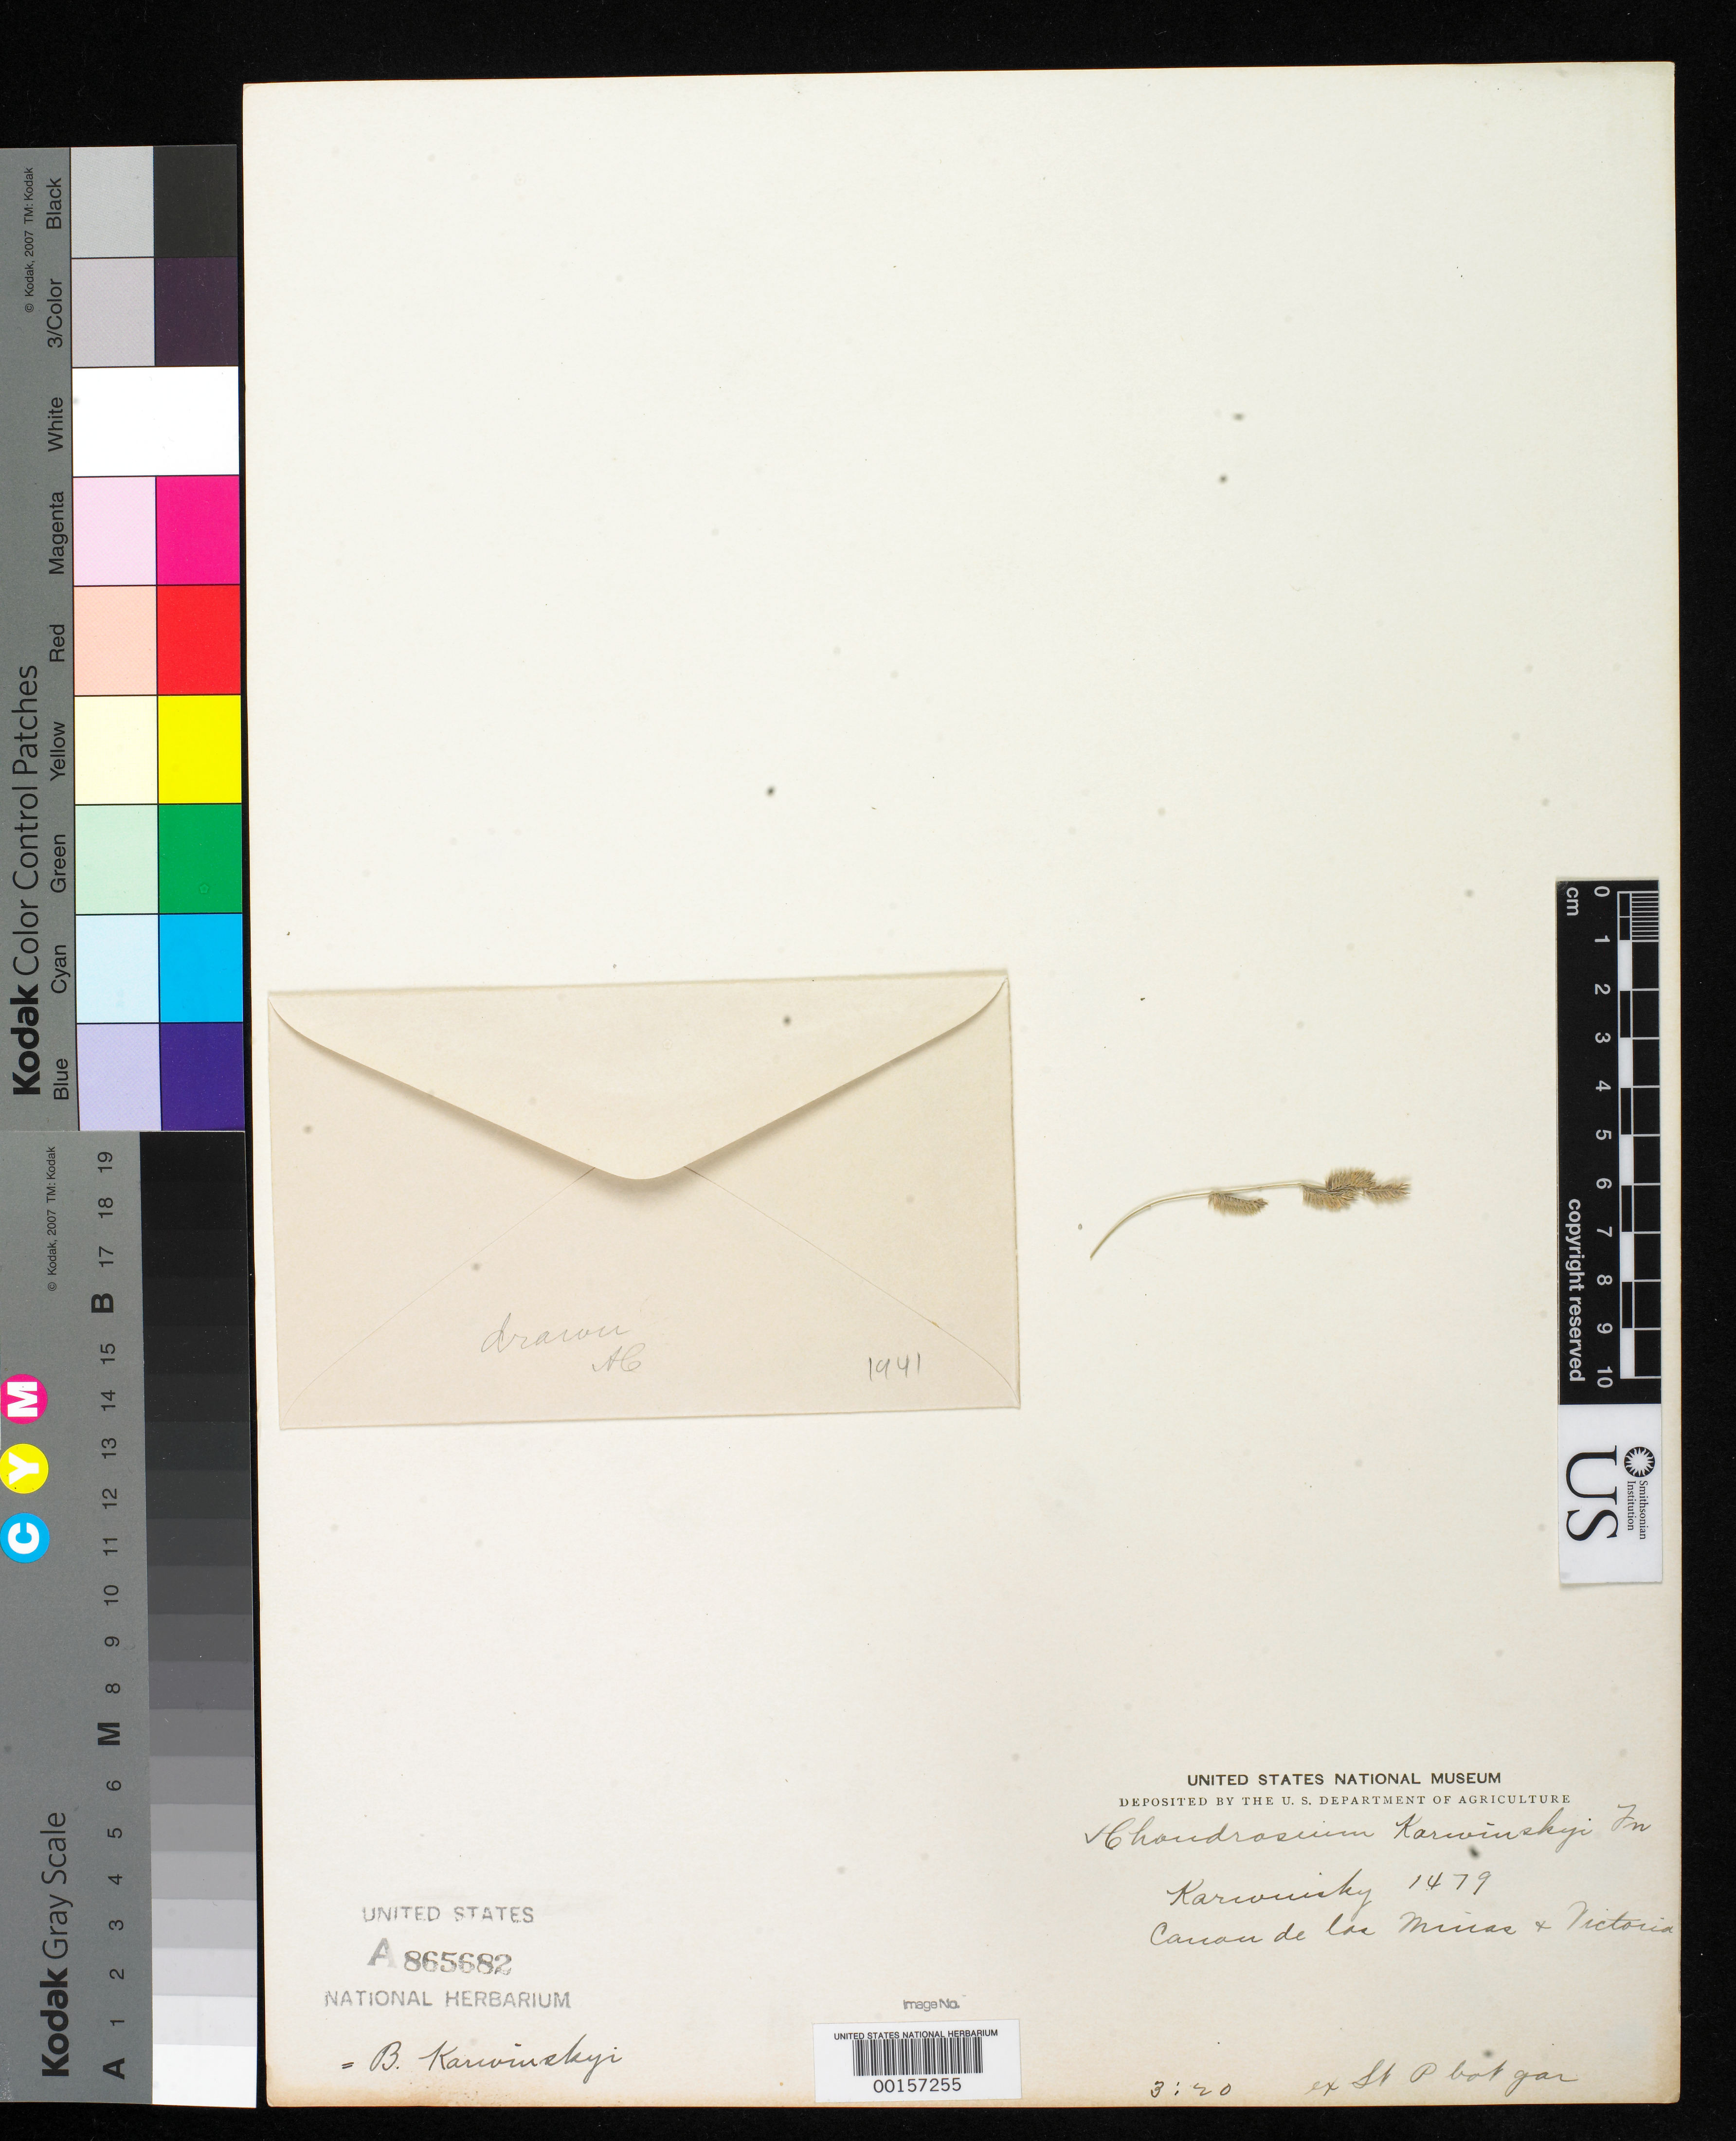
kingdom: Plantae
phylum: Tracheophyta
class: Liliopsida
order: Poales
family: Poaceae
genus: Chondrosum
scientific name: Chondrosum karwinskyi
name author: E. Fourn.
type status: Type Fragment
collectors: W. F. Karwinski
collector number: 1479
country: Mexico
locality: Canon de Las Minas and Victoria.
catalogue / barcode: US 865682A